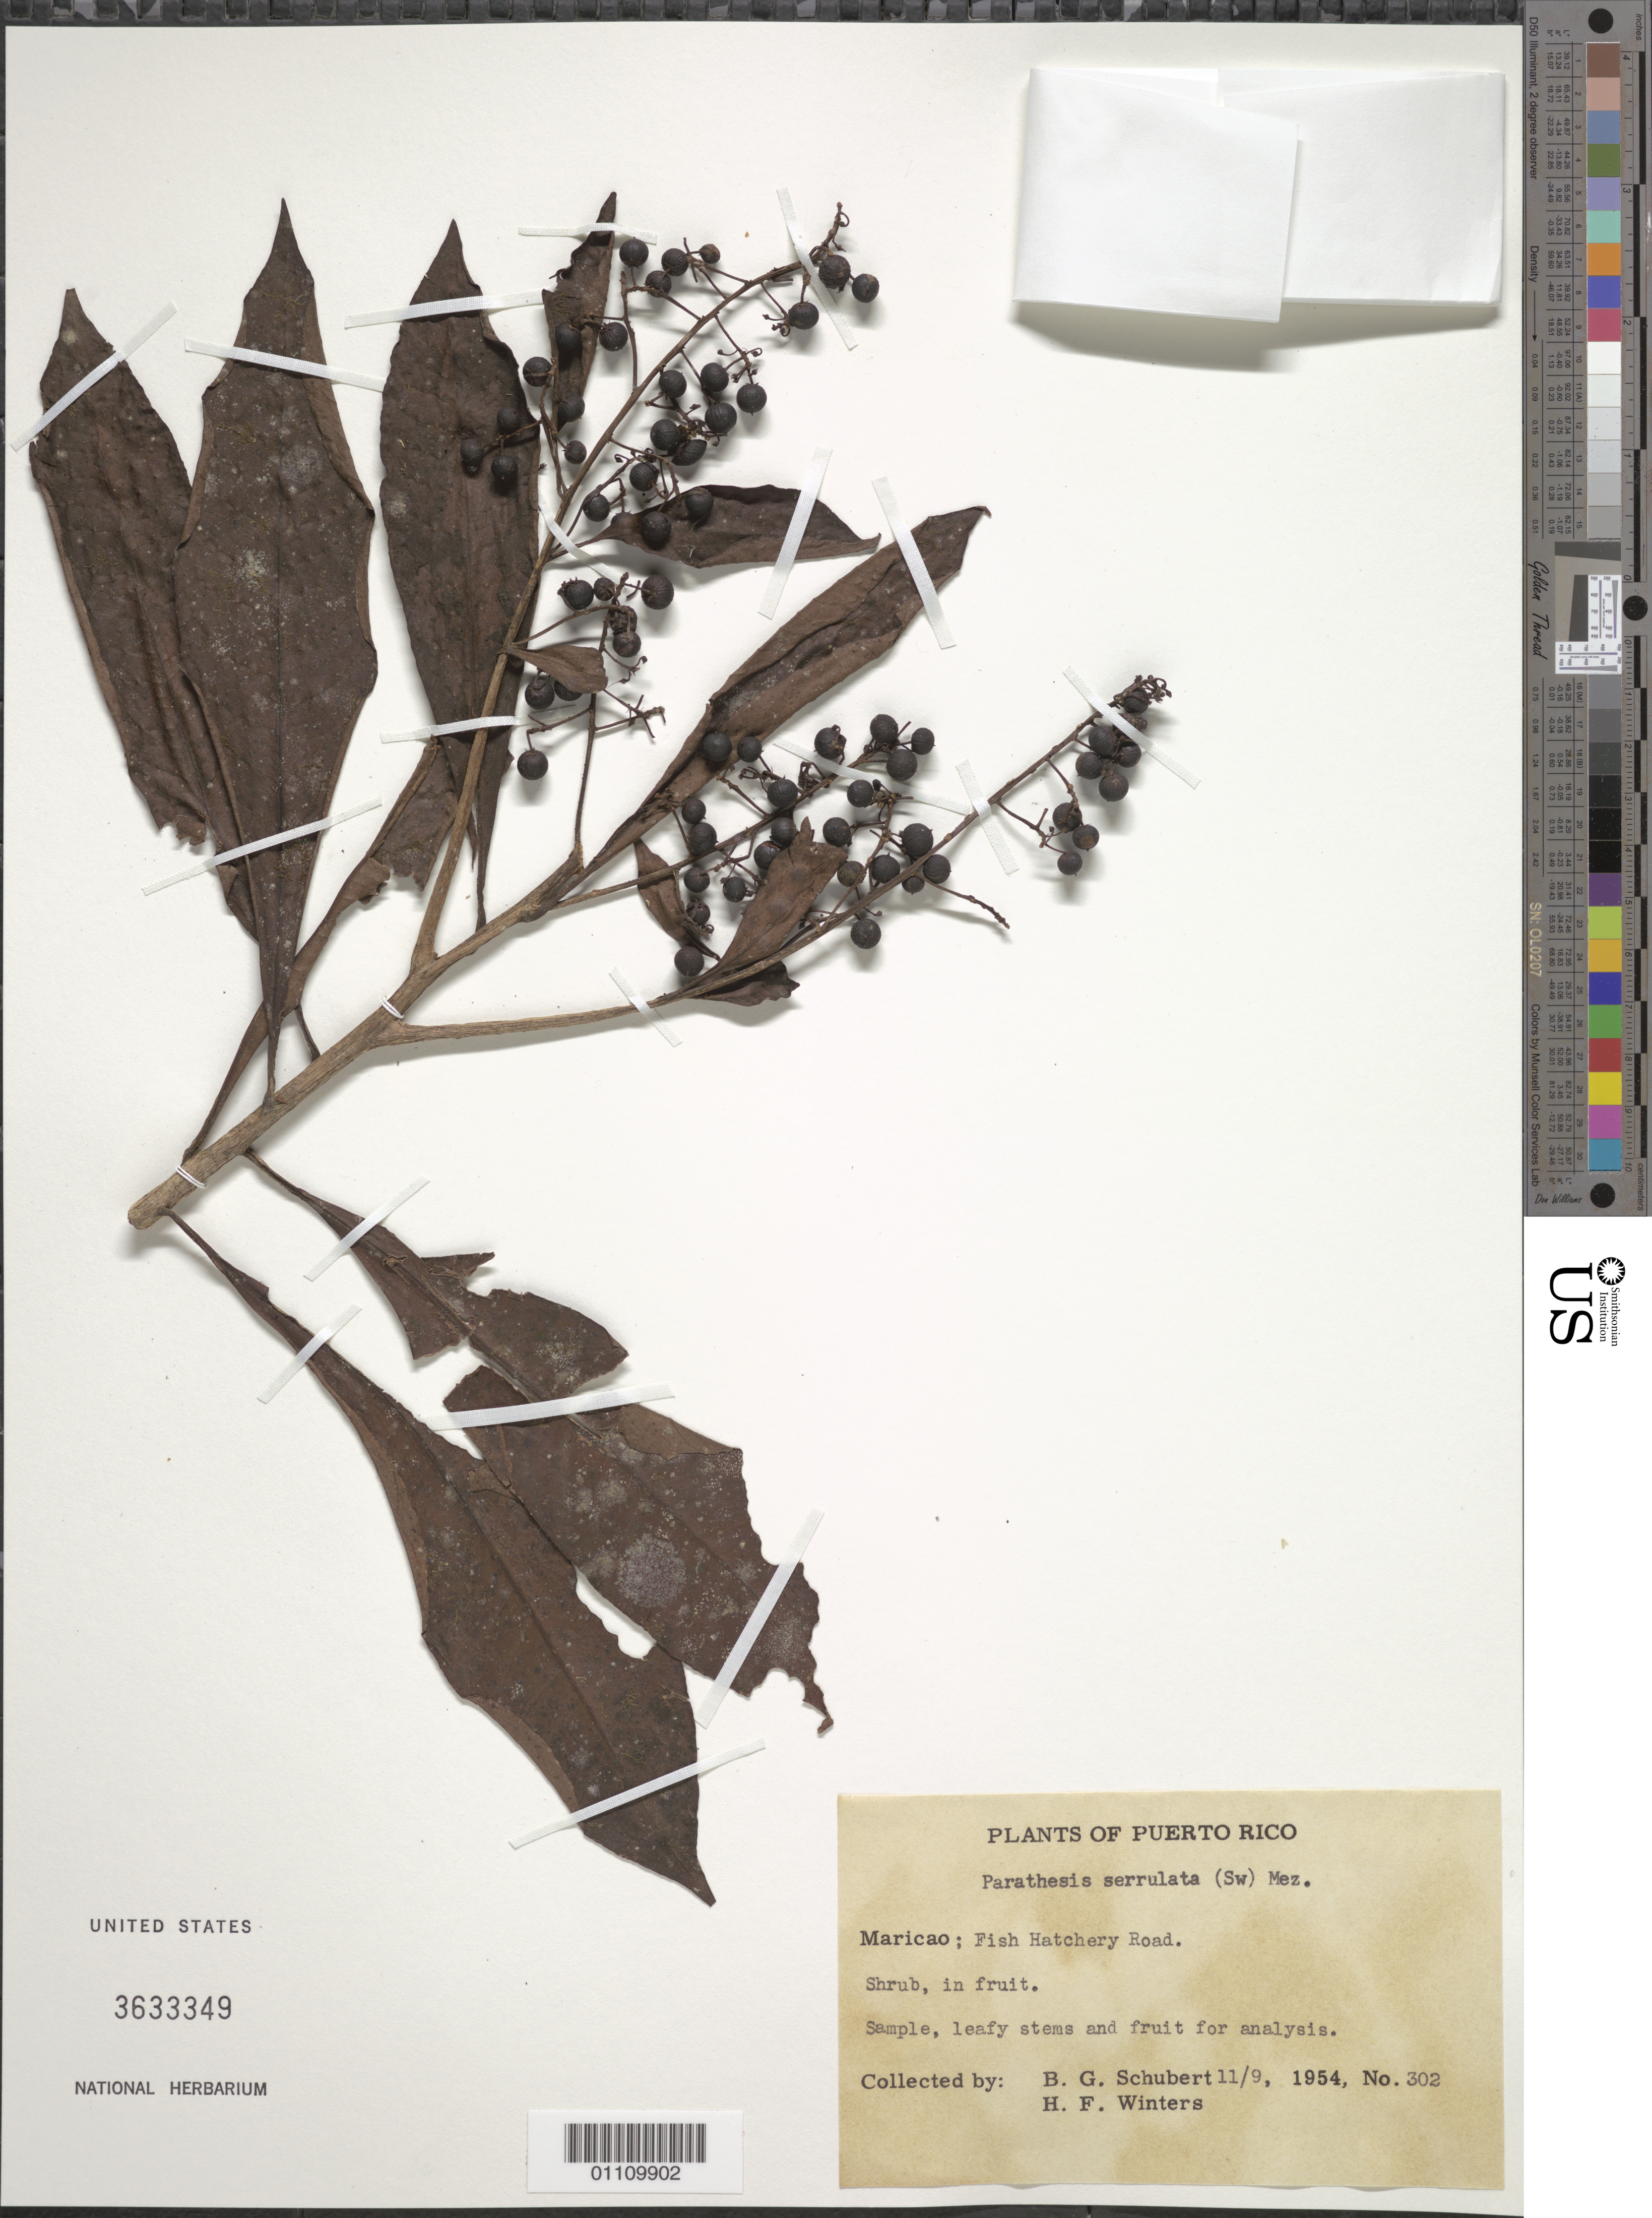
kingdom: Plantae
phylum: Tracheophyta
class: Magnoliopsida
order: Ericales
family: Primulaceae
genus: Parathesis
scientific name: Parathesis serrulata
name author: (Sw.) Mez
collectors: B. Schubert & H. Winters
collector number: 302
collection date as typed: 09 Nov 1954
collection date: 1954-11-09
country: Puerto Rico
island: Puerto Rico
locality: Maricao, Fish Hatchery Road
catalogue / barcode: US 3633349